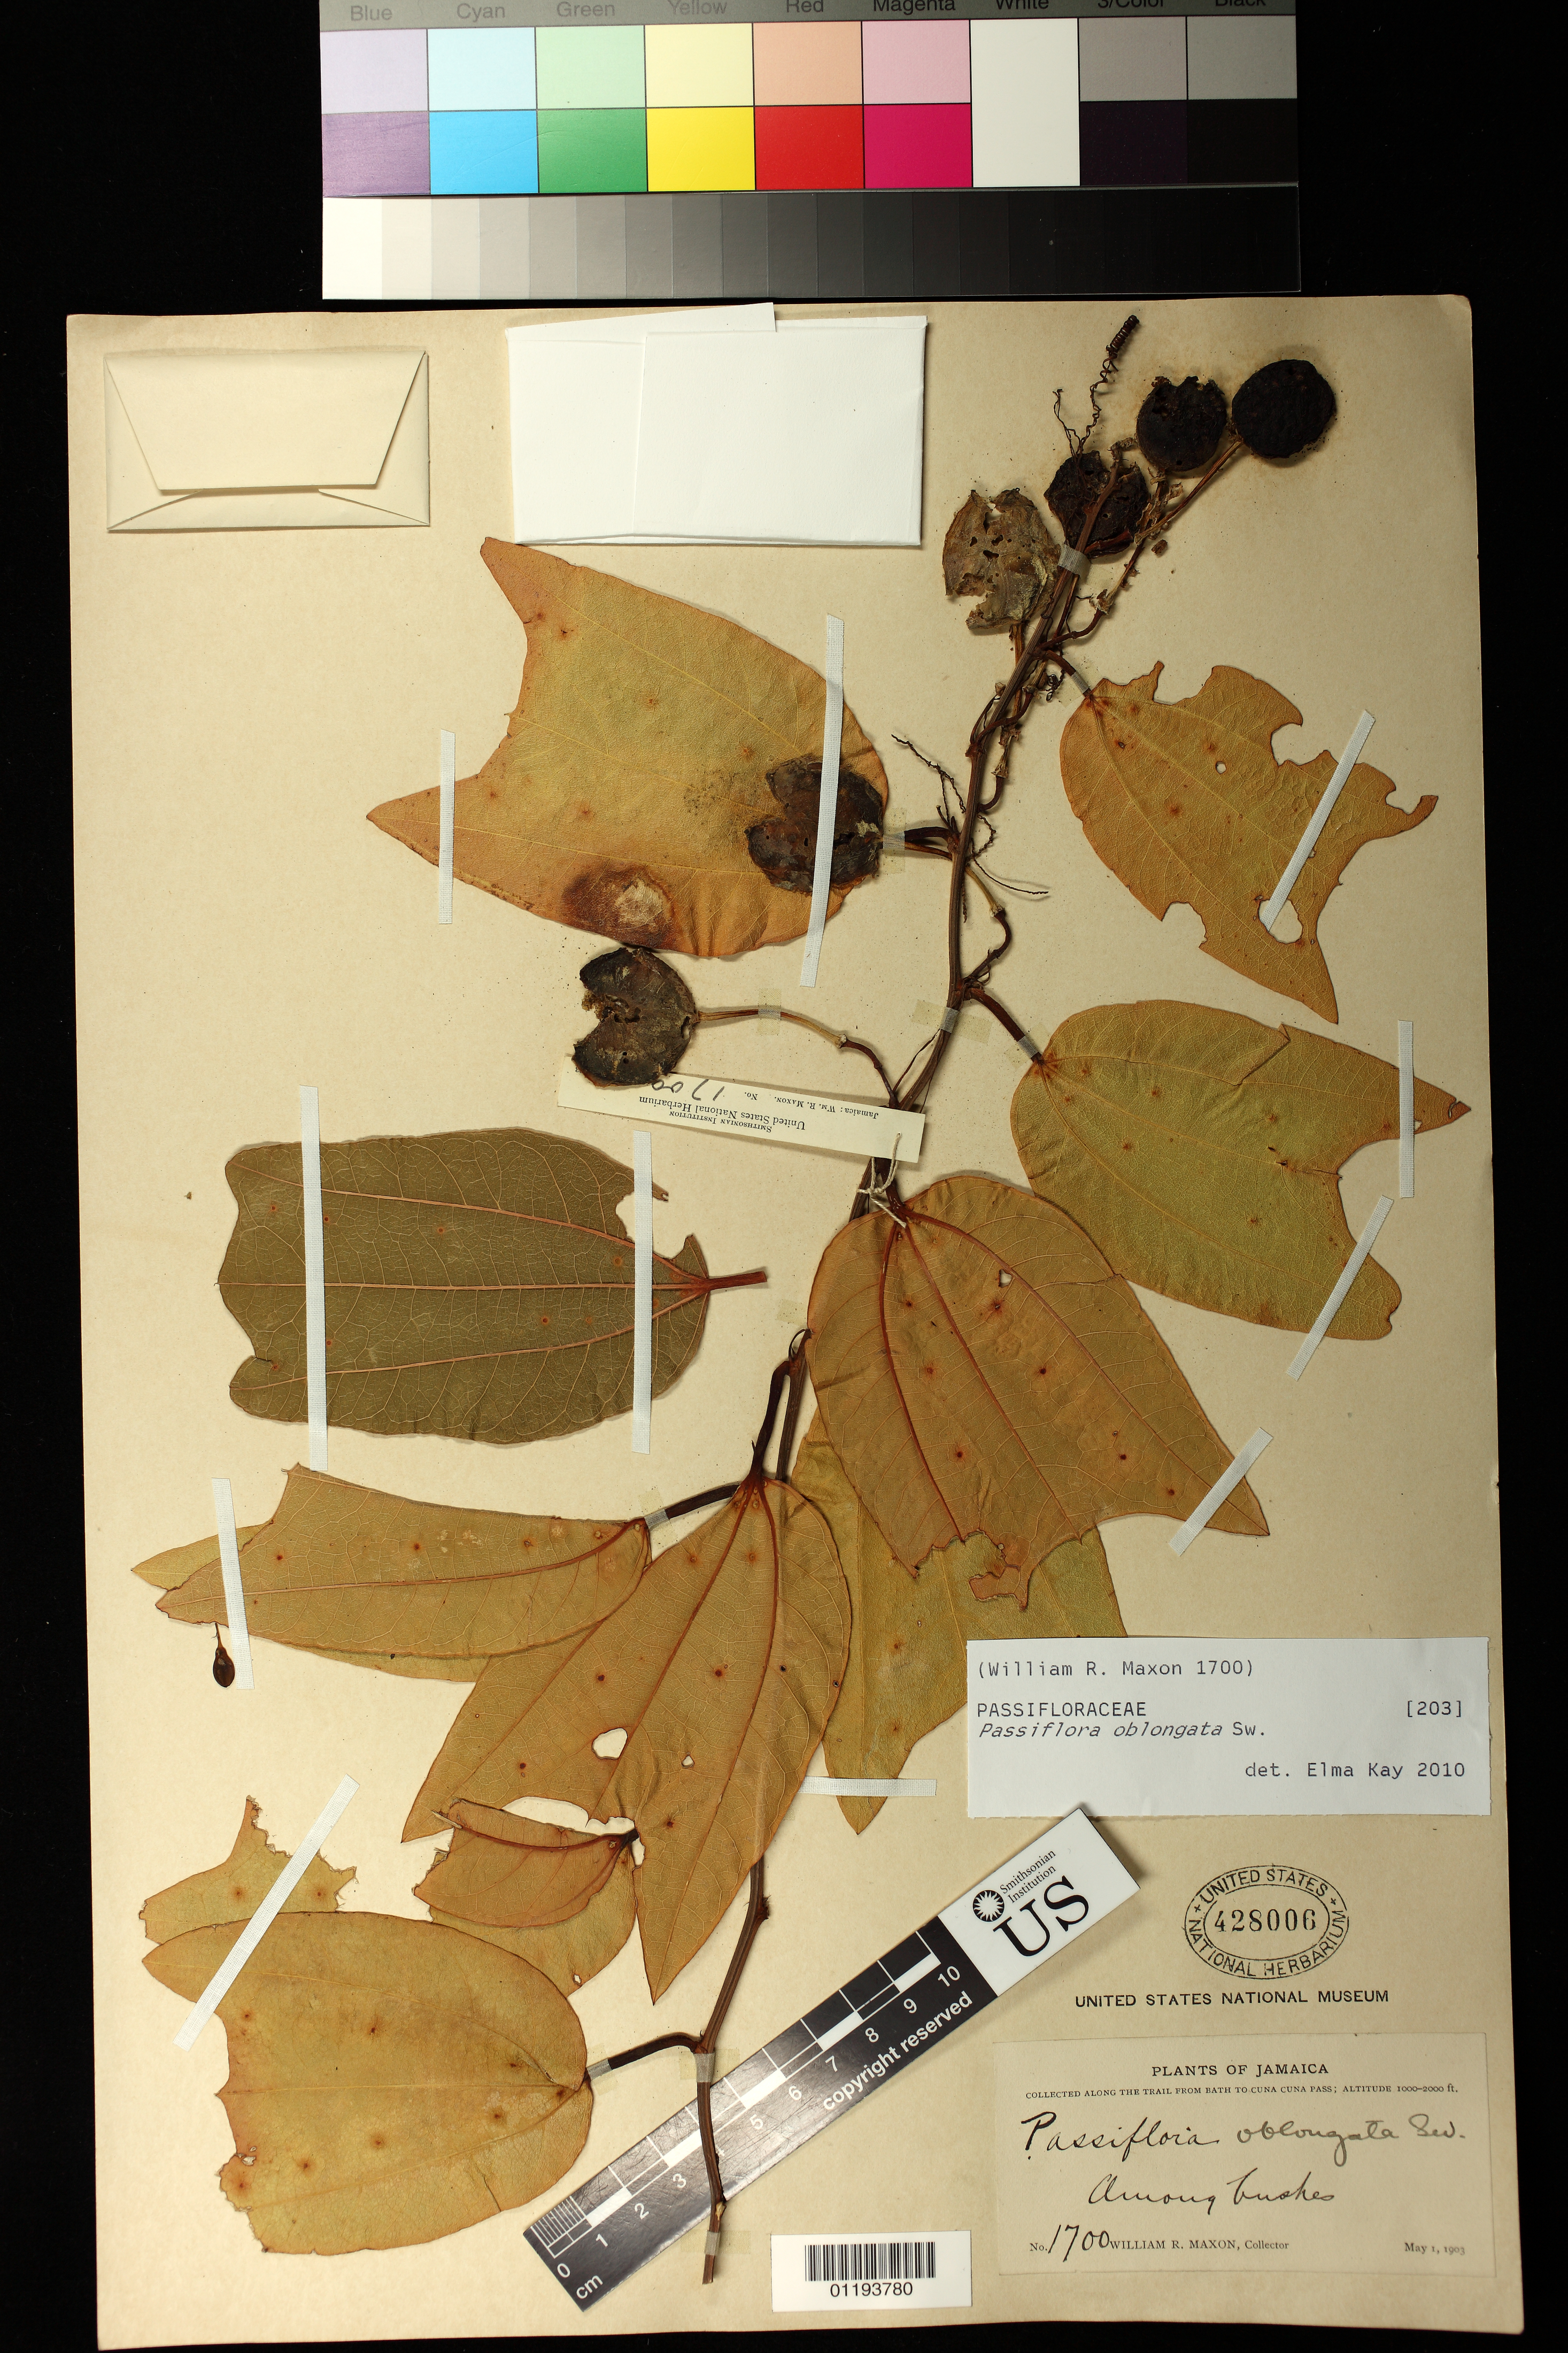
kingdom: Plantae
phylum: Tracheophyta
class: Magnoliopsida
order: Malpighiales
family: Passifloraceae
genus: Passiflora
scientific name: Passiflora oblongata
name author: Sw.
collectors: W. R. Maxon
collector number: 1700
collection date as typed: May 1 1903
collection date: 1903-05-01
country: Jamaica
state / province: Saint Thomas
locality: Along the trail from Bath to Cuna Cuna Pass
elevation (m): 152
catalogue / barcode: US 428006